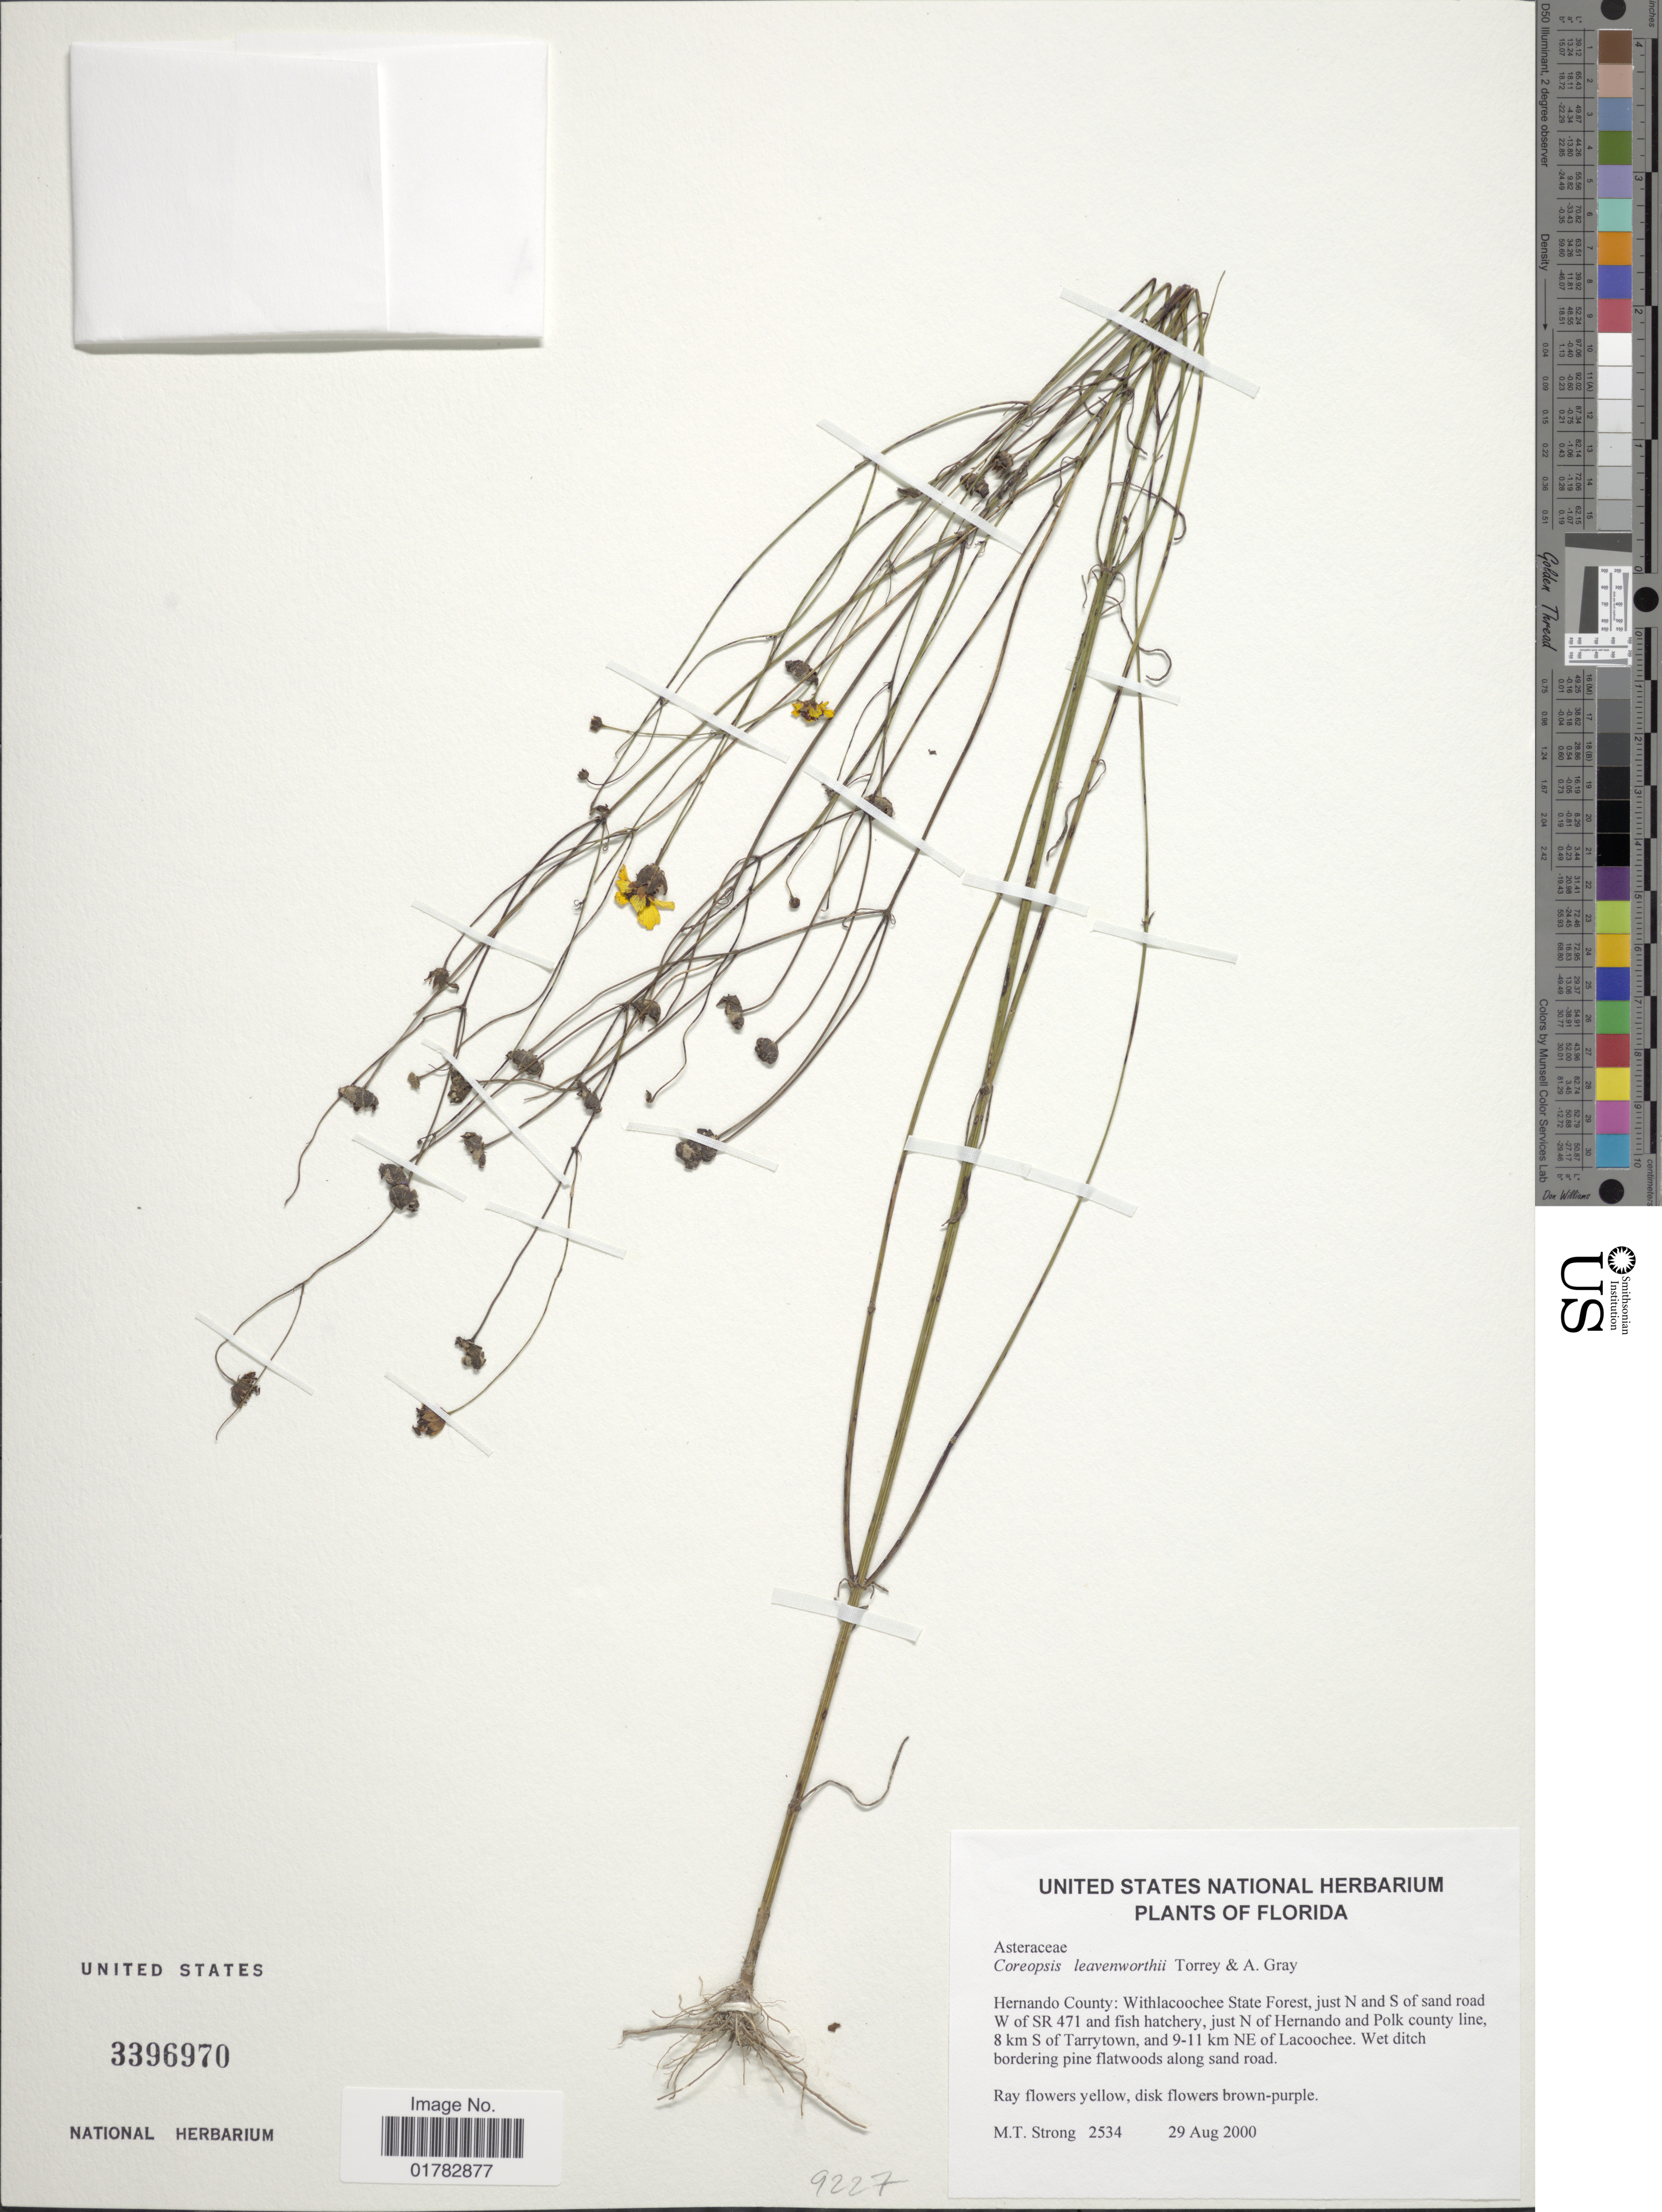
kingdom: Plantae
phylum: Tracheophyta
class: Magnoliopsida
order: Asterales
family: Asteraceae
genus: Coreopsis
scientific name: Coreopsis leavenworthii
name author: Torr. & A. Gray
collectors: M. T. Strong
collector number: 2534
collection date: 2000-08-29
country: United States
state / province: Florida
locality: Hernando County: Withlacoochee State Forest, just N of Hernando and Polk county line, 8 km S of Tarrytown, and 9-11 km NE of Lacoochee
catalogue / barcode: US 3396970